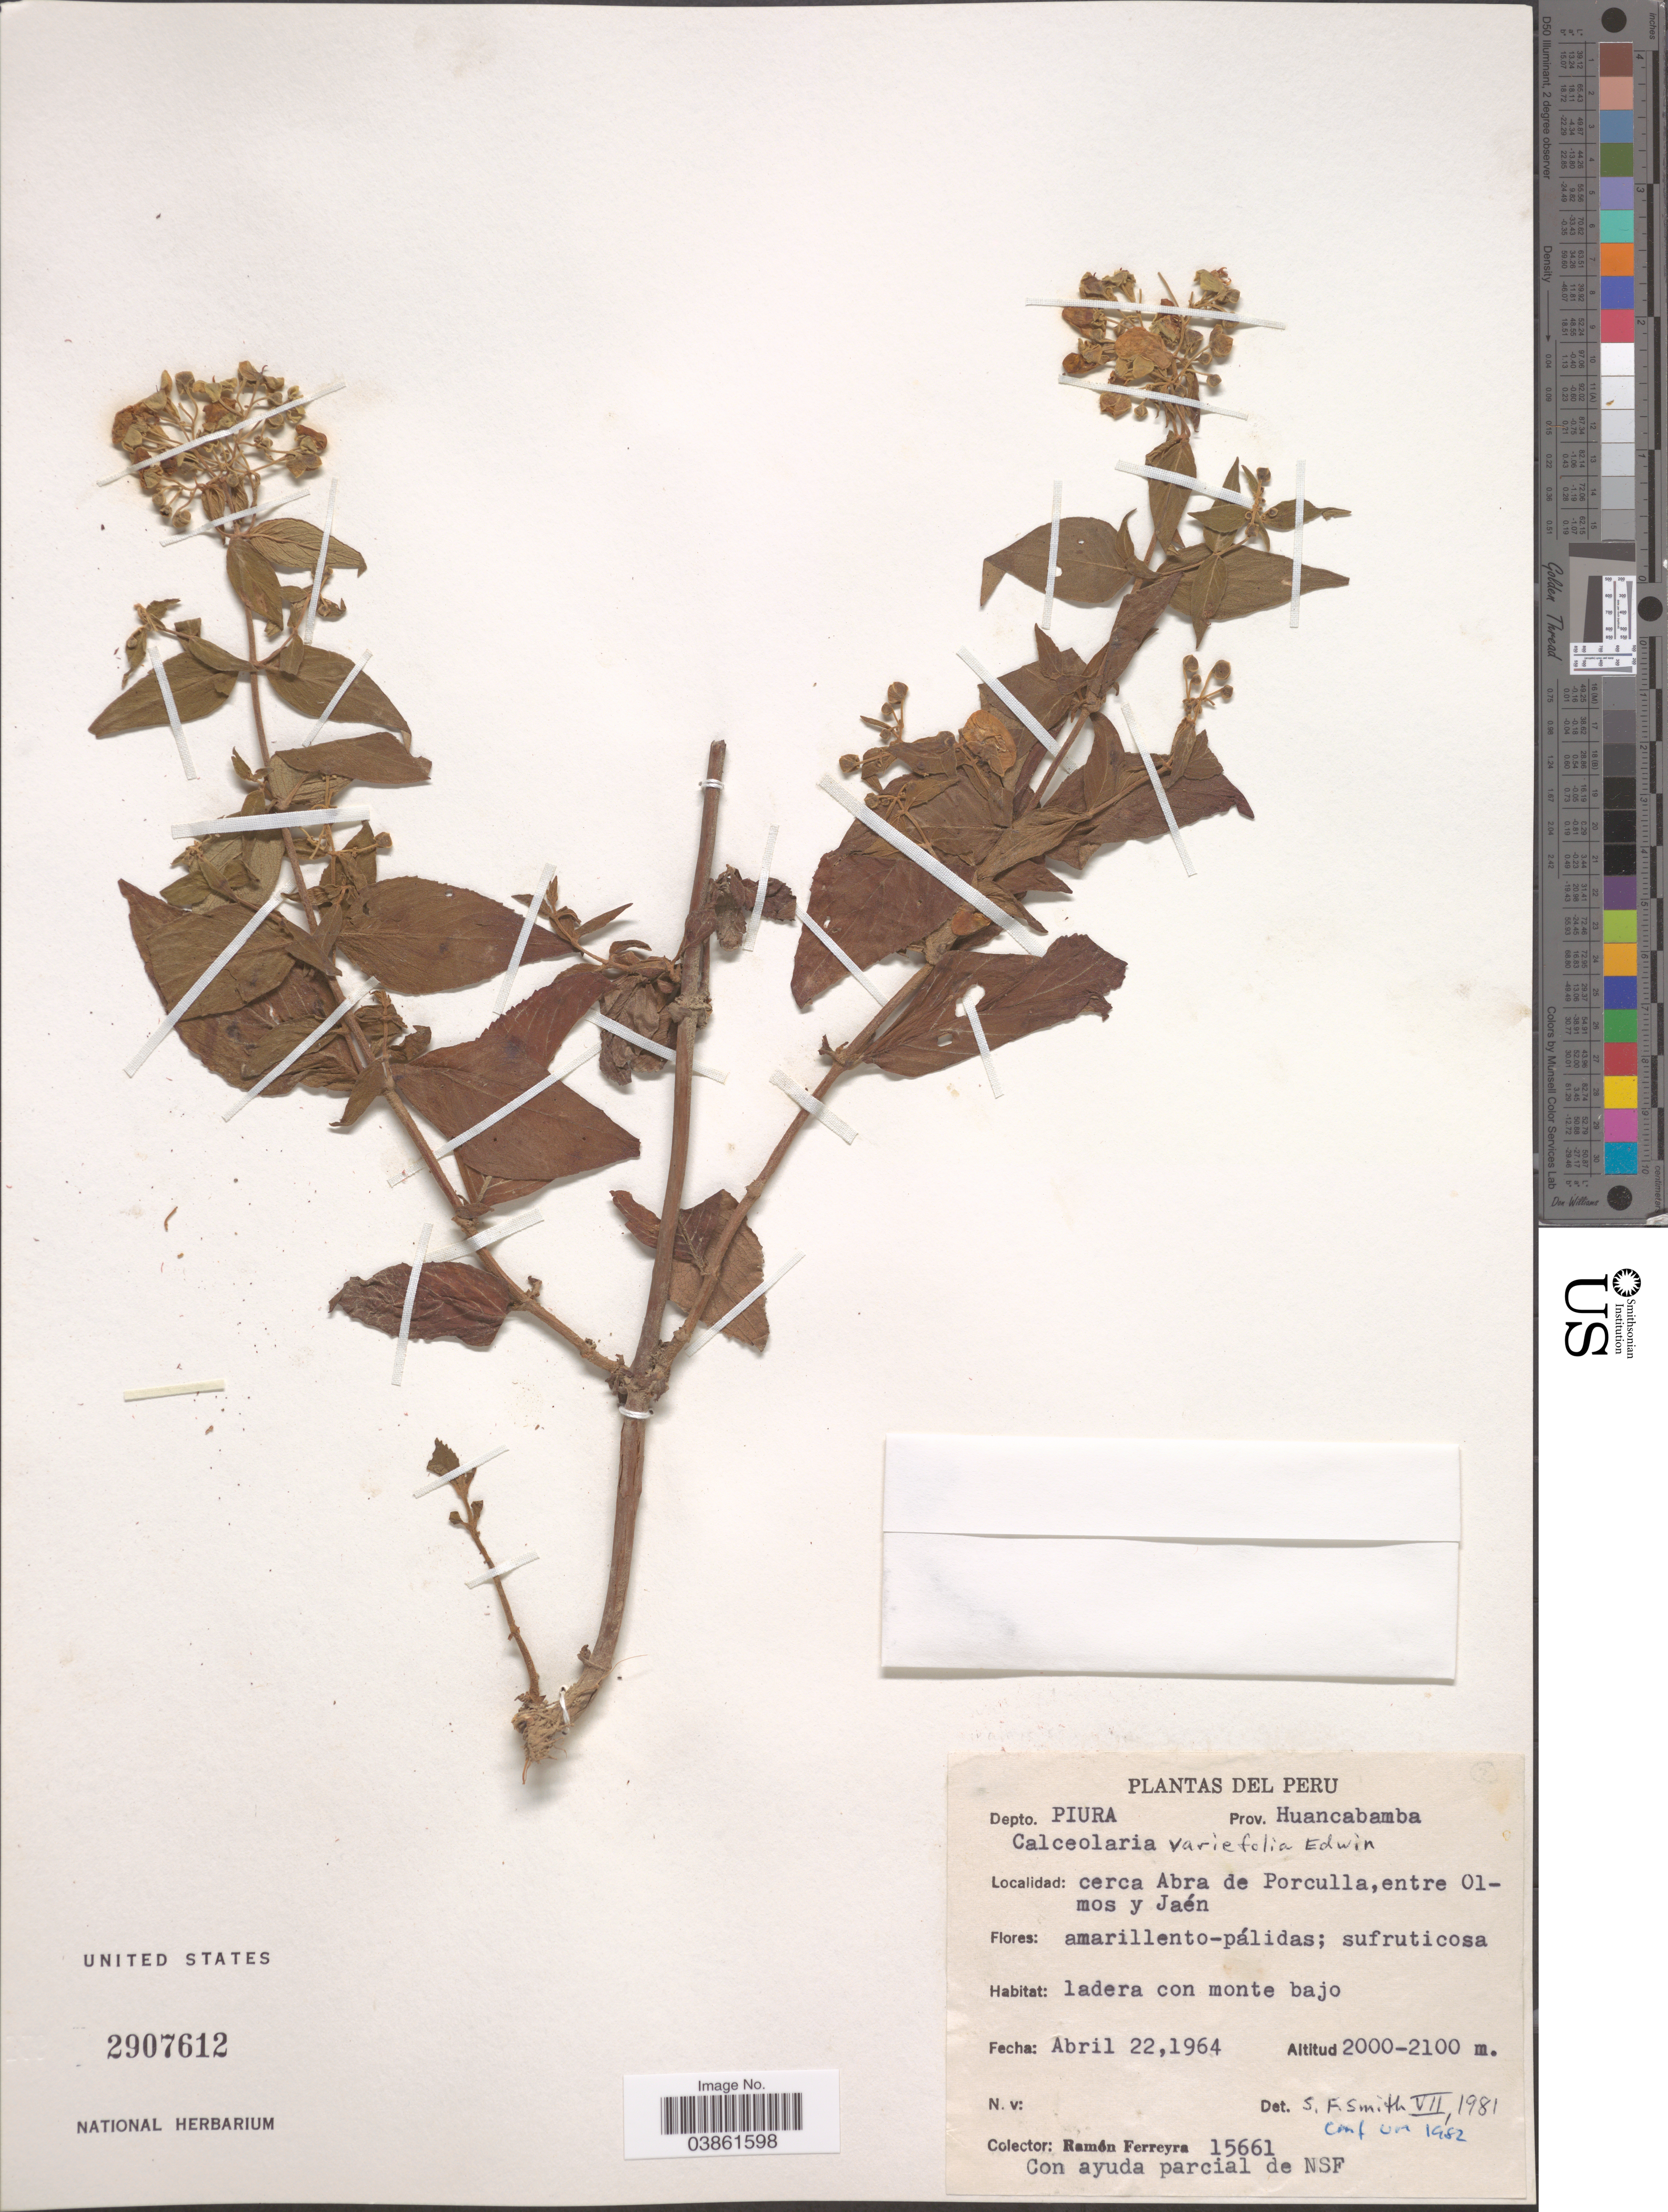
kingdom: Plantae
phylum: Tracheophyta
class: Magnoliopsida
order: Lamiales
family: Calceolariaceae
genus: Calceolaria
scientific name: Calceolaria variefolia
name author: Edwin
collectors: R. A. Ferreyra & NSF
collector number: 15661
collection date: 1964-04-22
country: Peru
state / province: Piura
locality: Depto. Piura. Prov. Huancabamba. Cerca Abra de Porculla, entre Olmos y Jaén.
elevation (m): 2000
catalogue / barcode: US 2907612